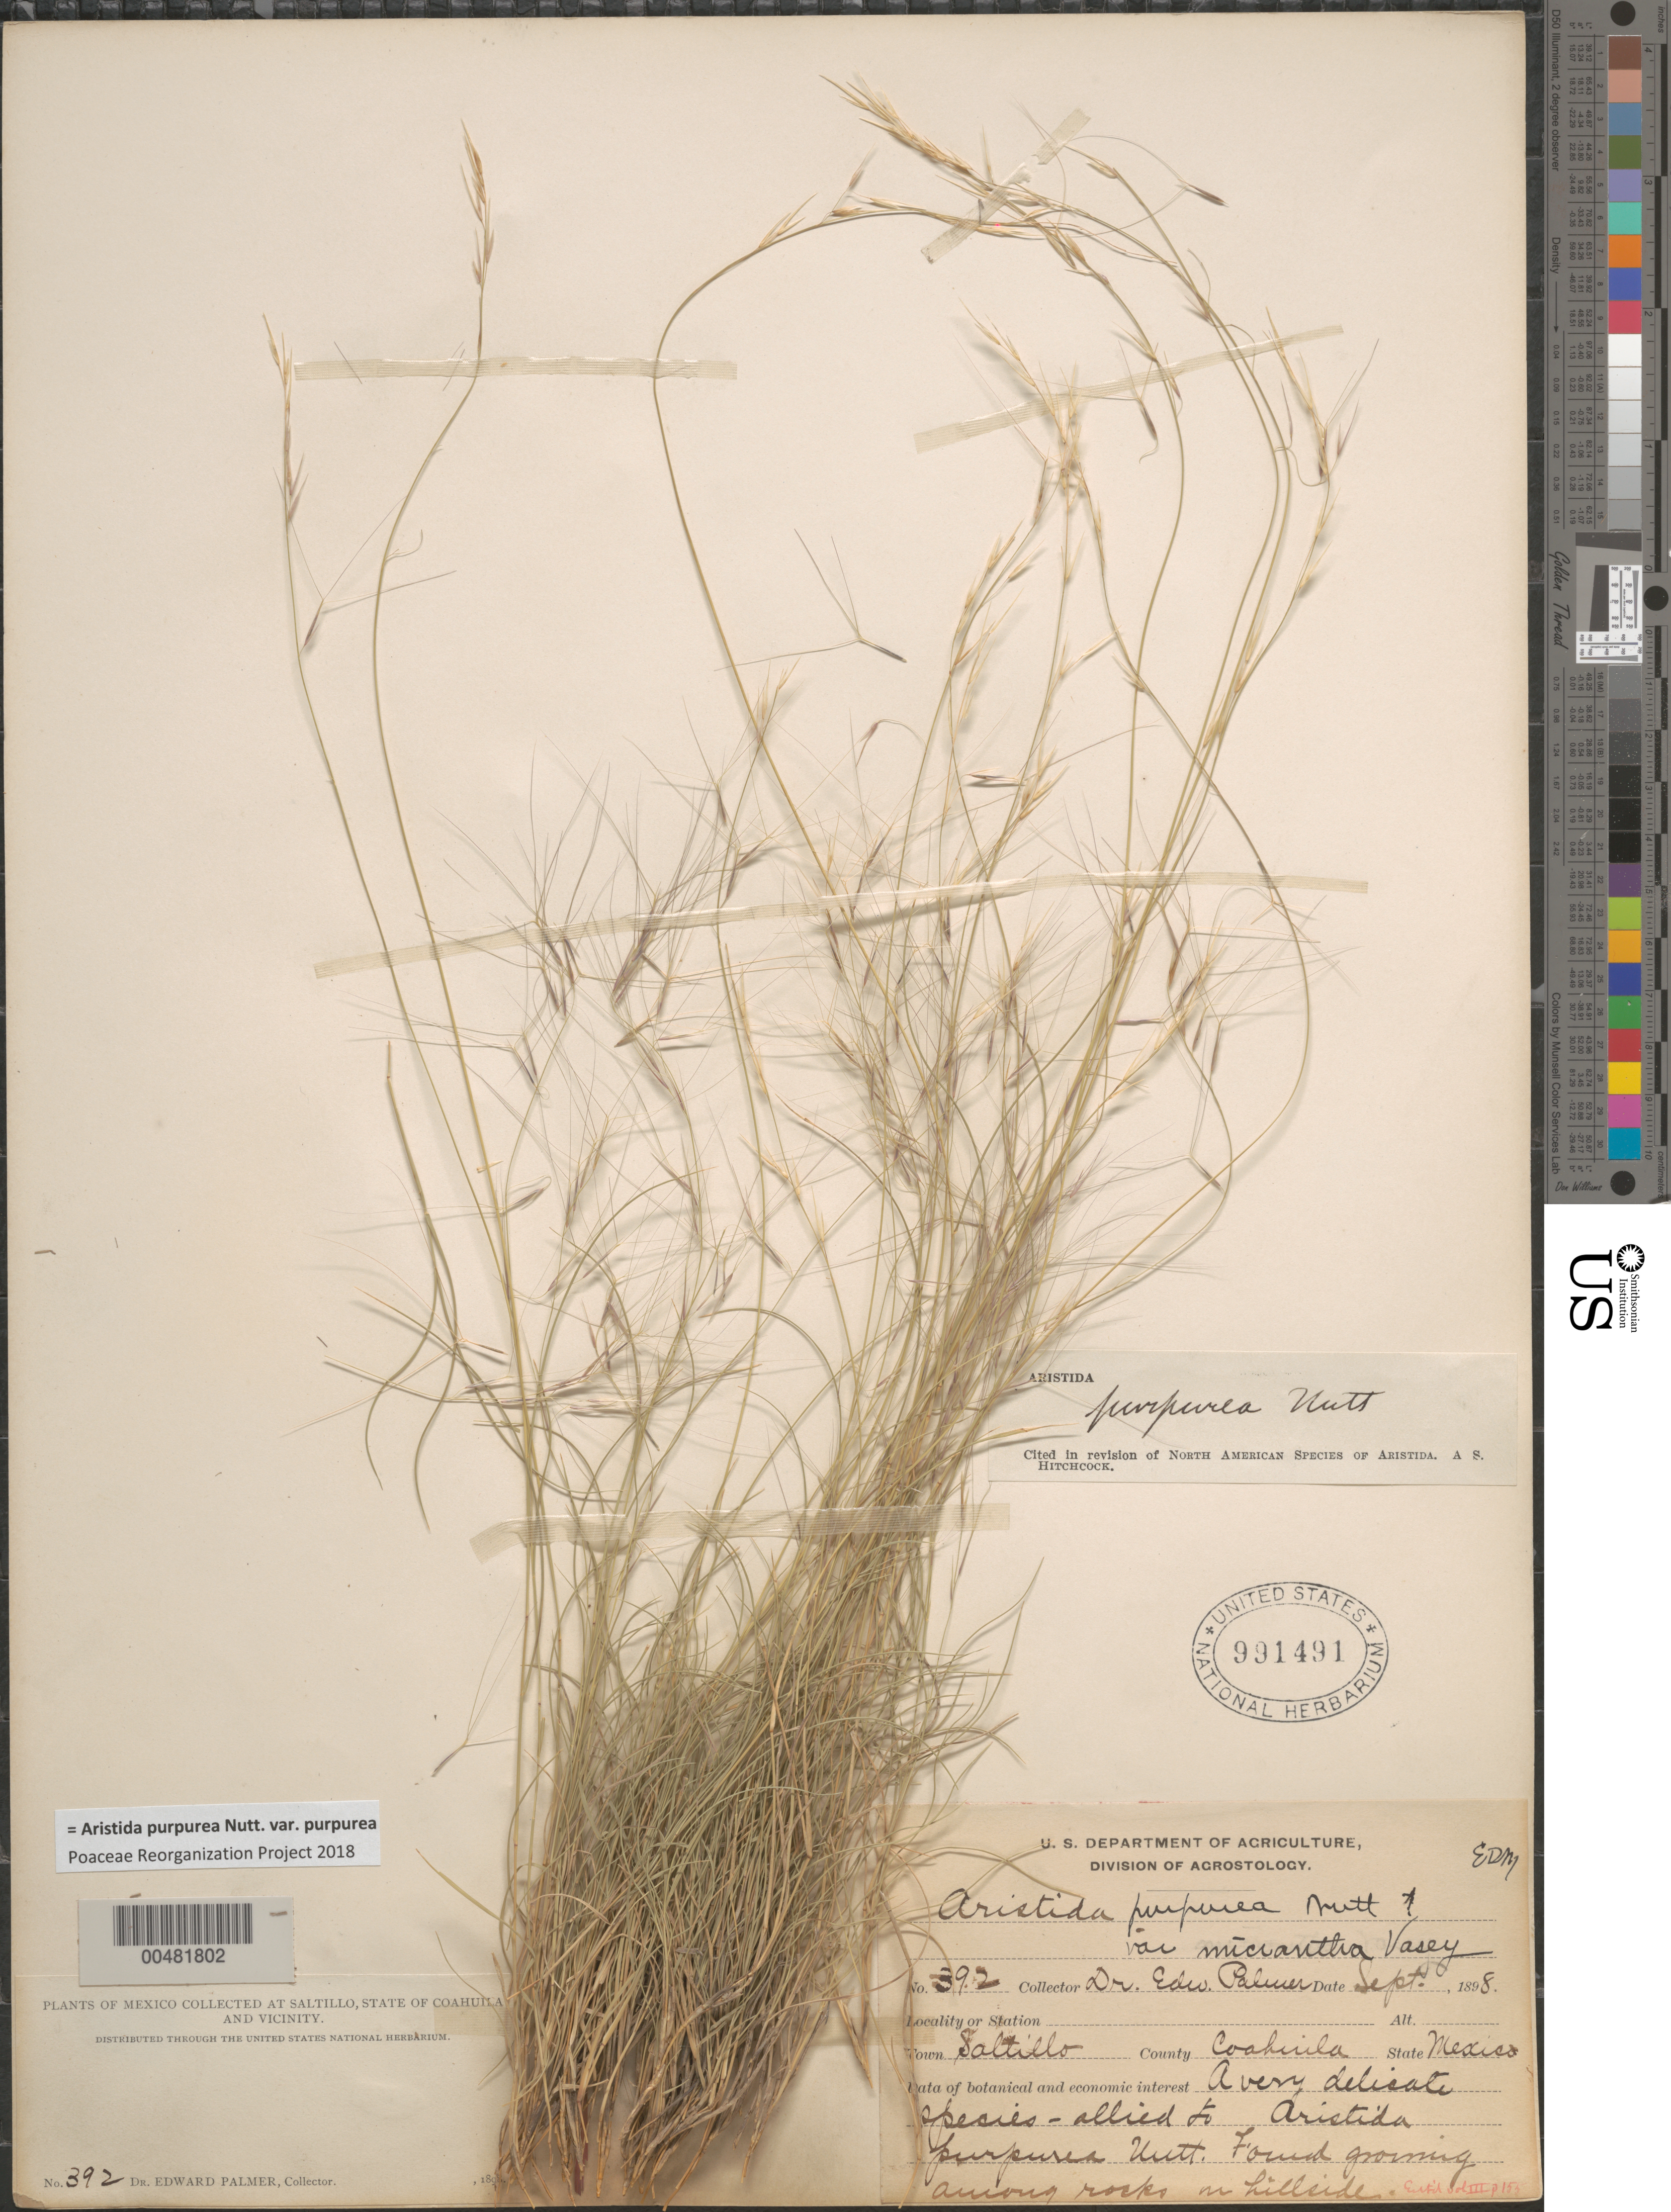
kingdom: Plantae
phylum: Tracheophyta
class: Liliopsida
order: Poales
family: Poaceae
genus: Aristida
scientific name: Aristida purpurea var. purpurea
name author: Nutt.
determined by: Poaceae Reorganization Project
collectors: E. Palmer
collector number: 392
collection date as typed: Sep 1898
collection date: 1898-09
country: Mexico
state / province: Coahuila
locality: Saltillo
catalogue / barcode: US 991491